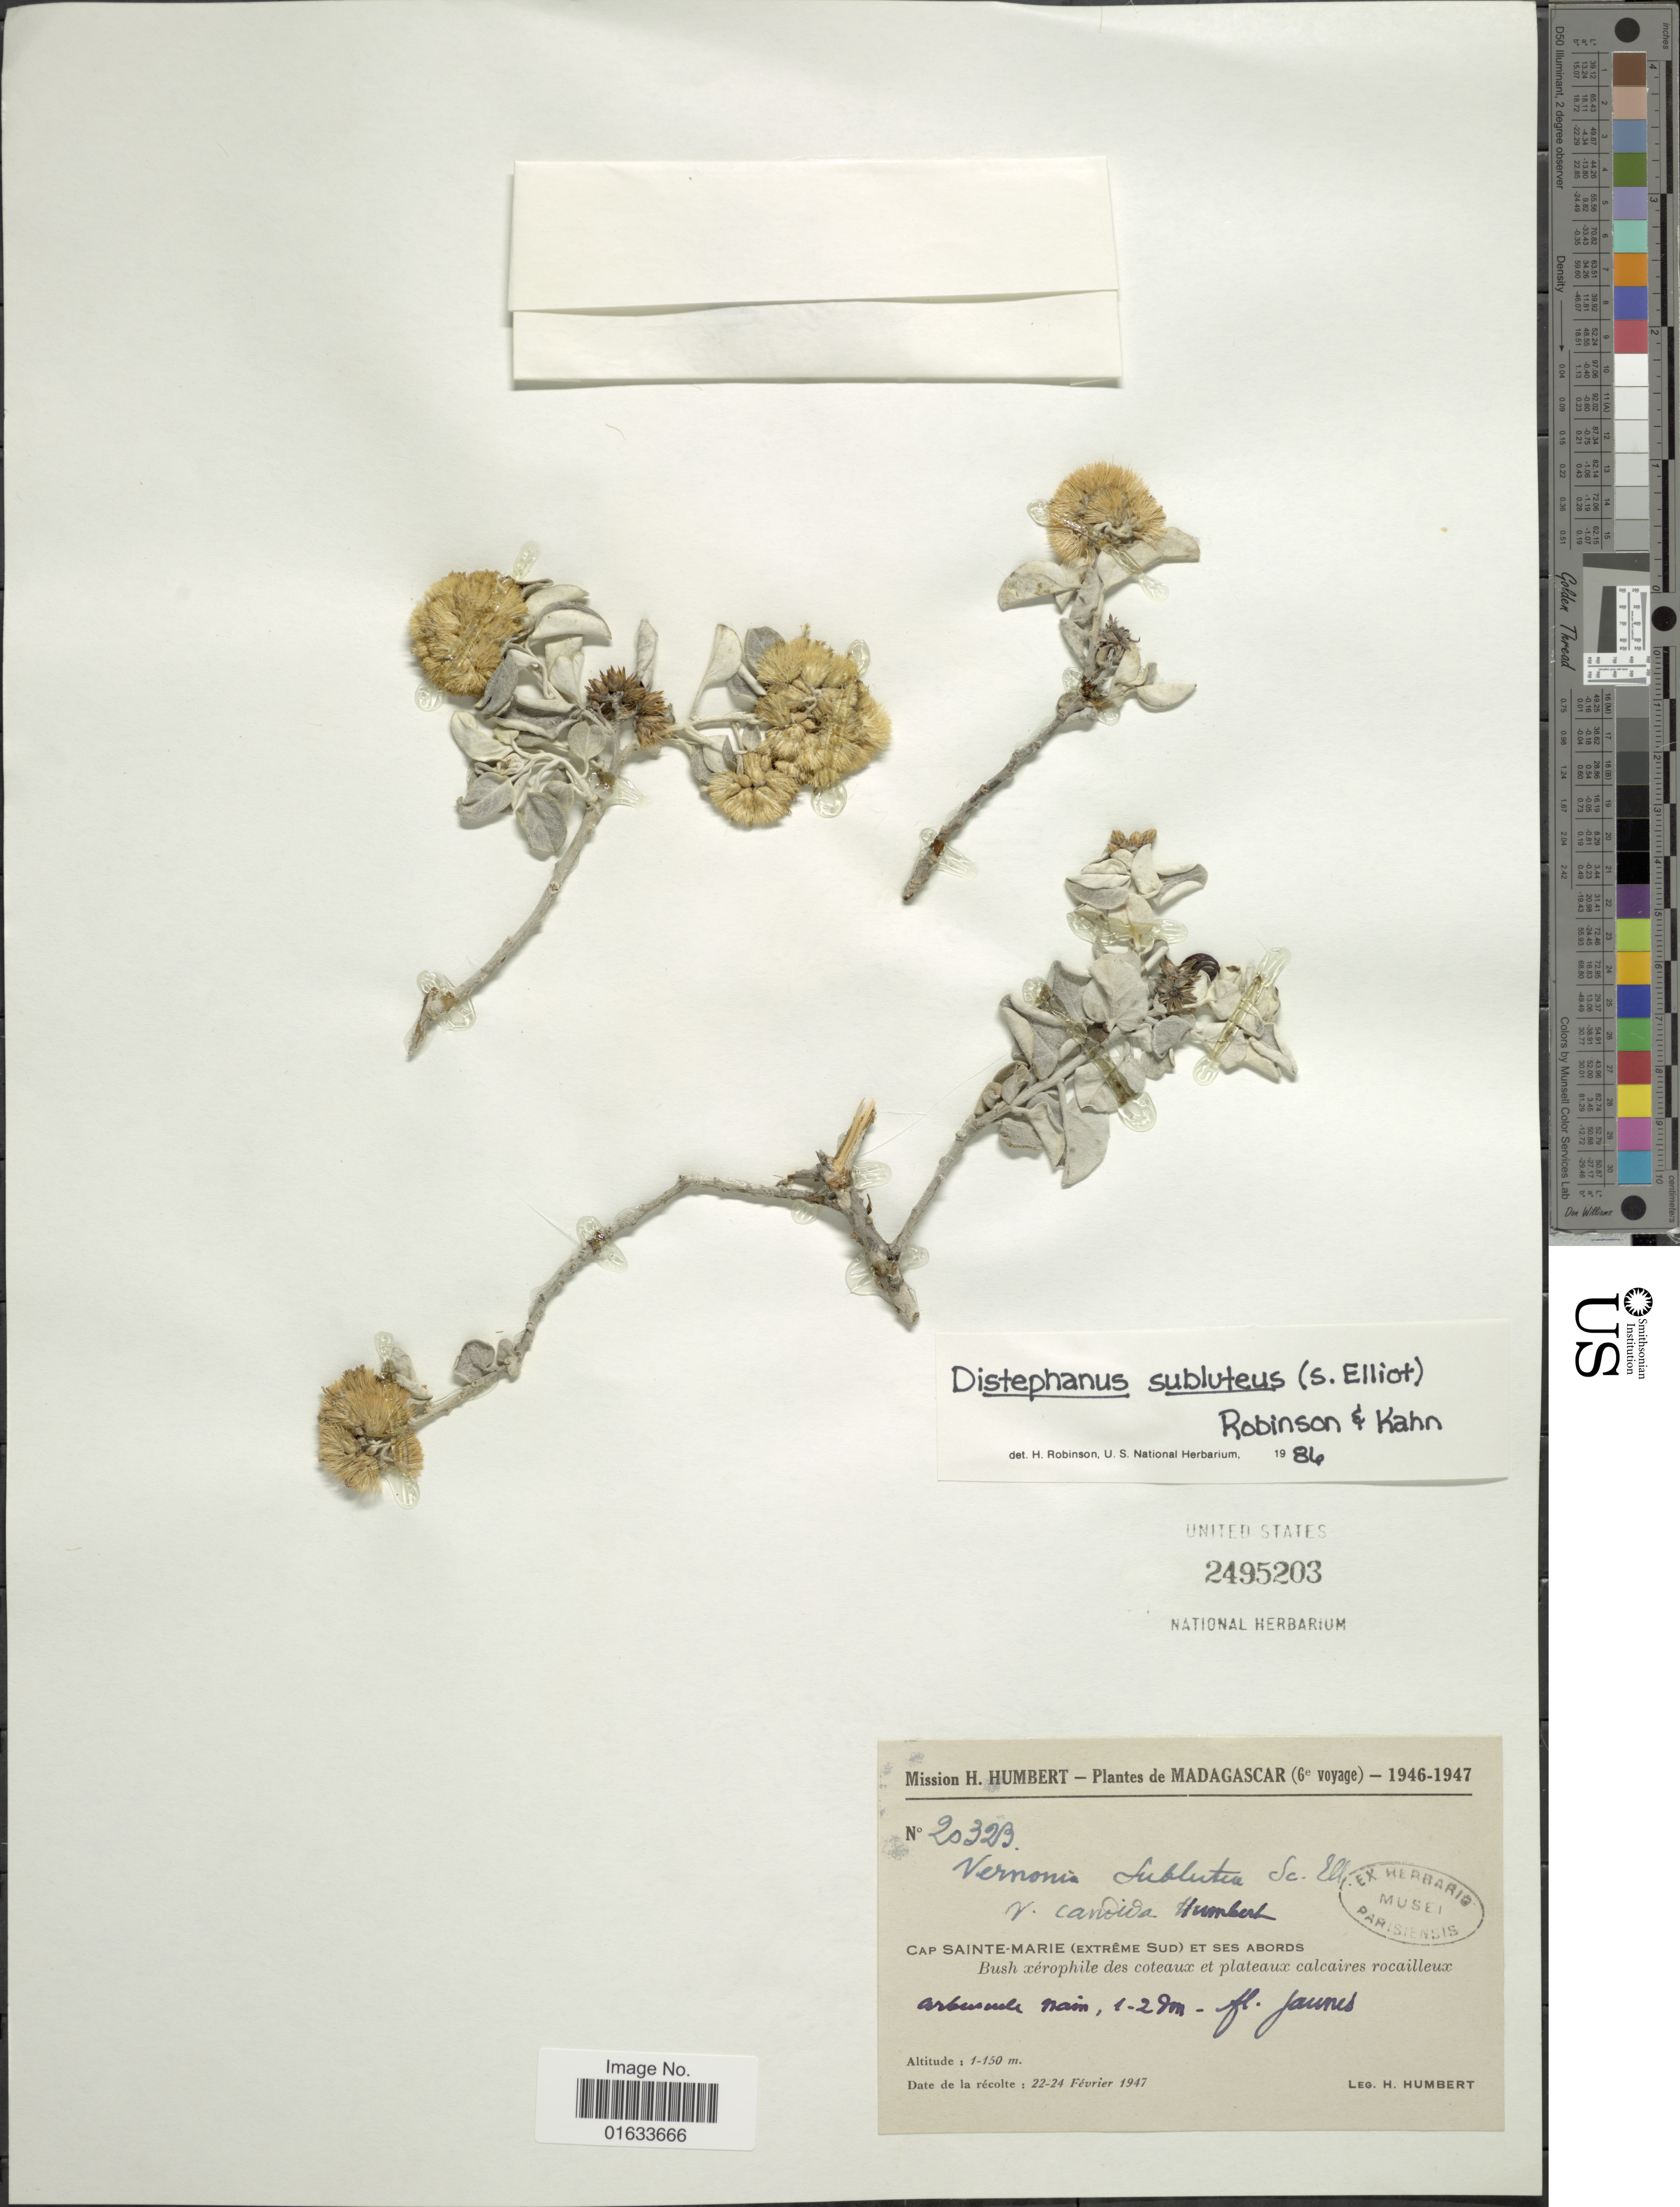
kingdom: Plantae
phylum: Tracheophyta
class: Magnoliopsida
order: Asterales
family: Asteraceae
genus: Distephanus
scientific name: Distephanus subluteus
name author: (Scott Elliot) H. Rob. & B. Kahn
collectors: H. Humbert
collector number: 20323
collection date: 1947-02-22/1947-02-24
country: Madagascar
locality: Cap Sainte-Maire (Extrème Sud) et Ses Abords.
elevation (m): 1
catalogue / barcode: US 2495203